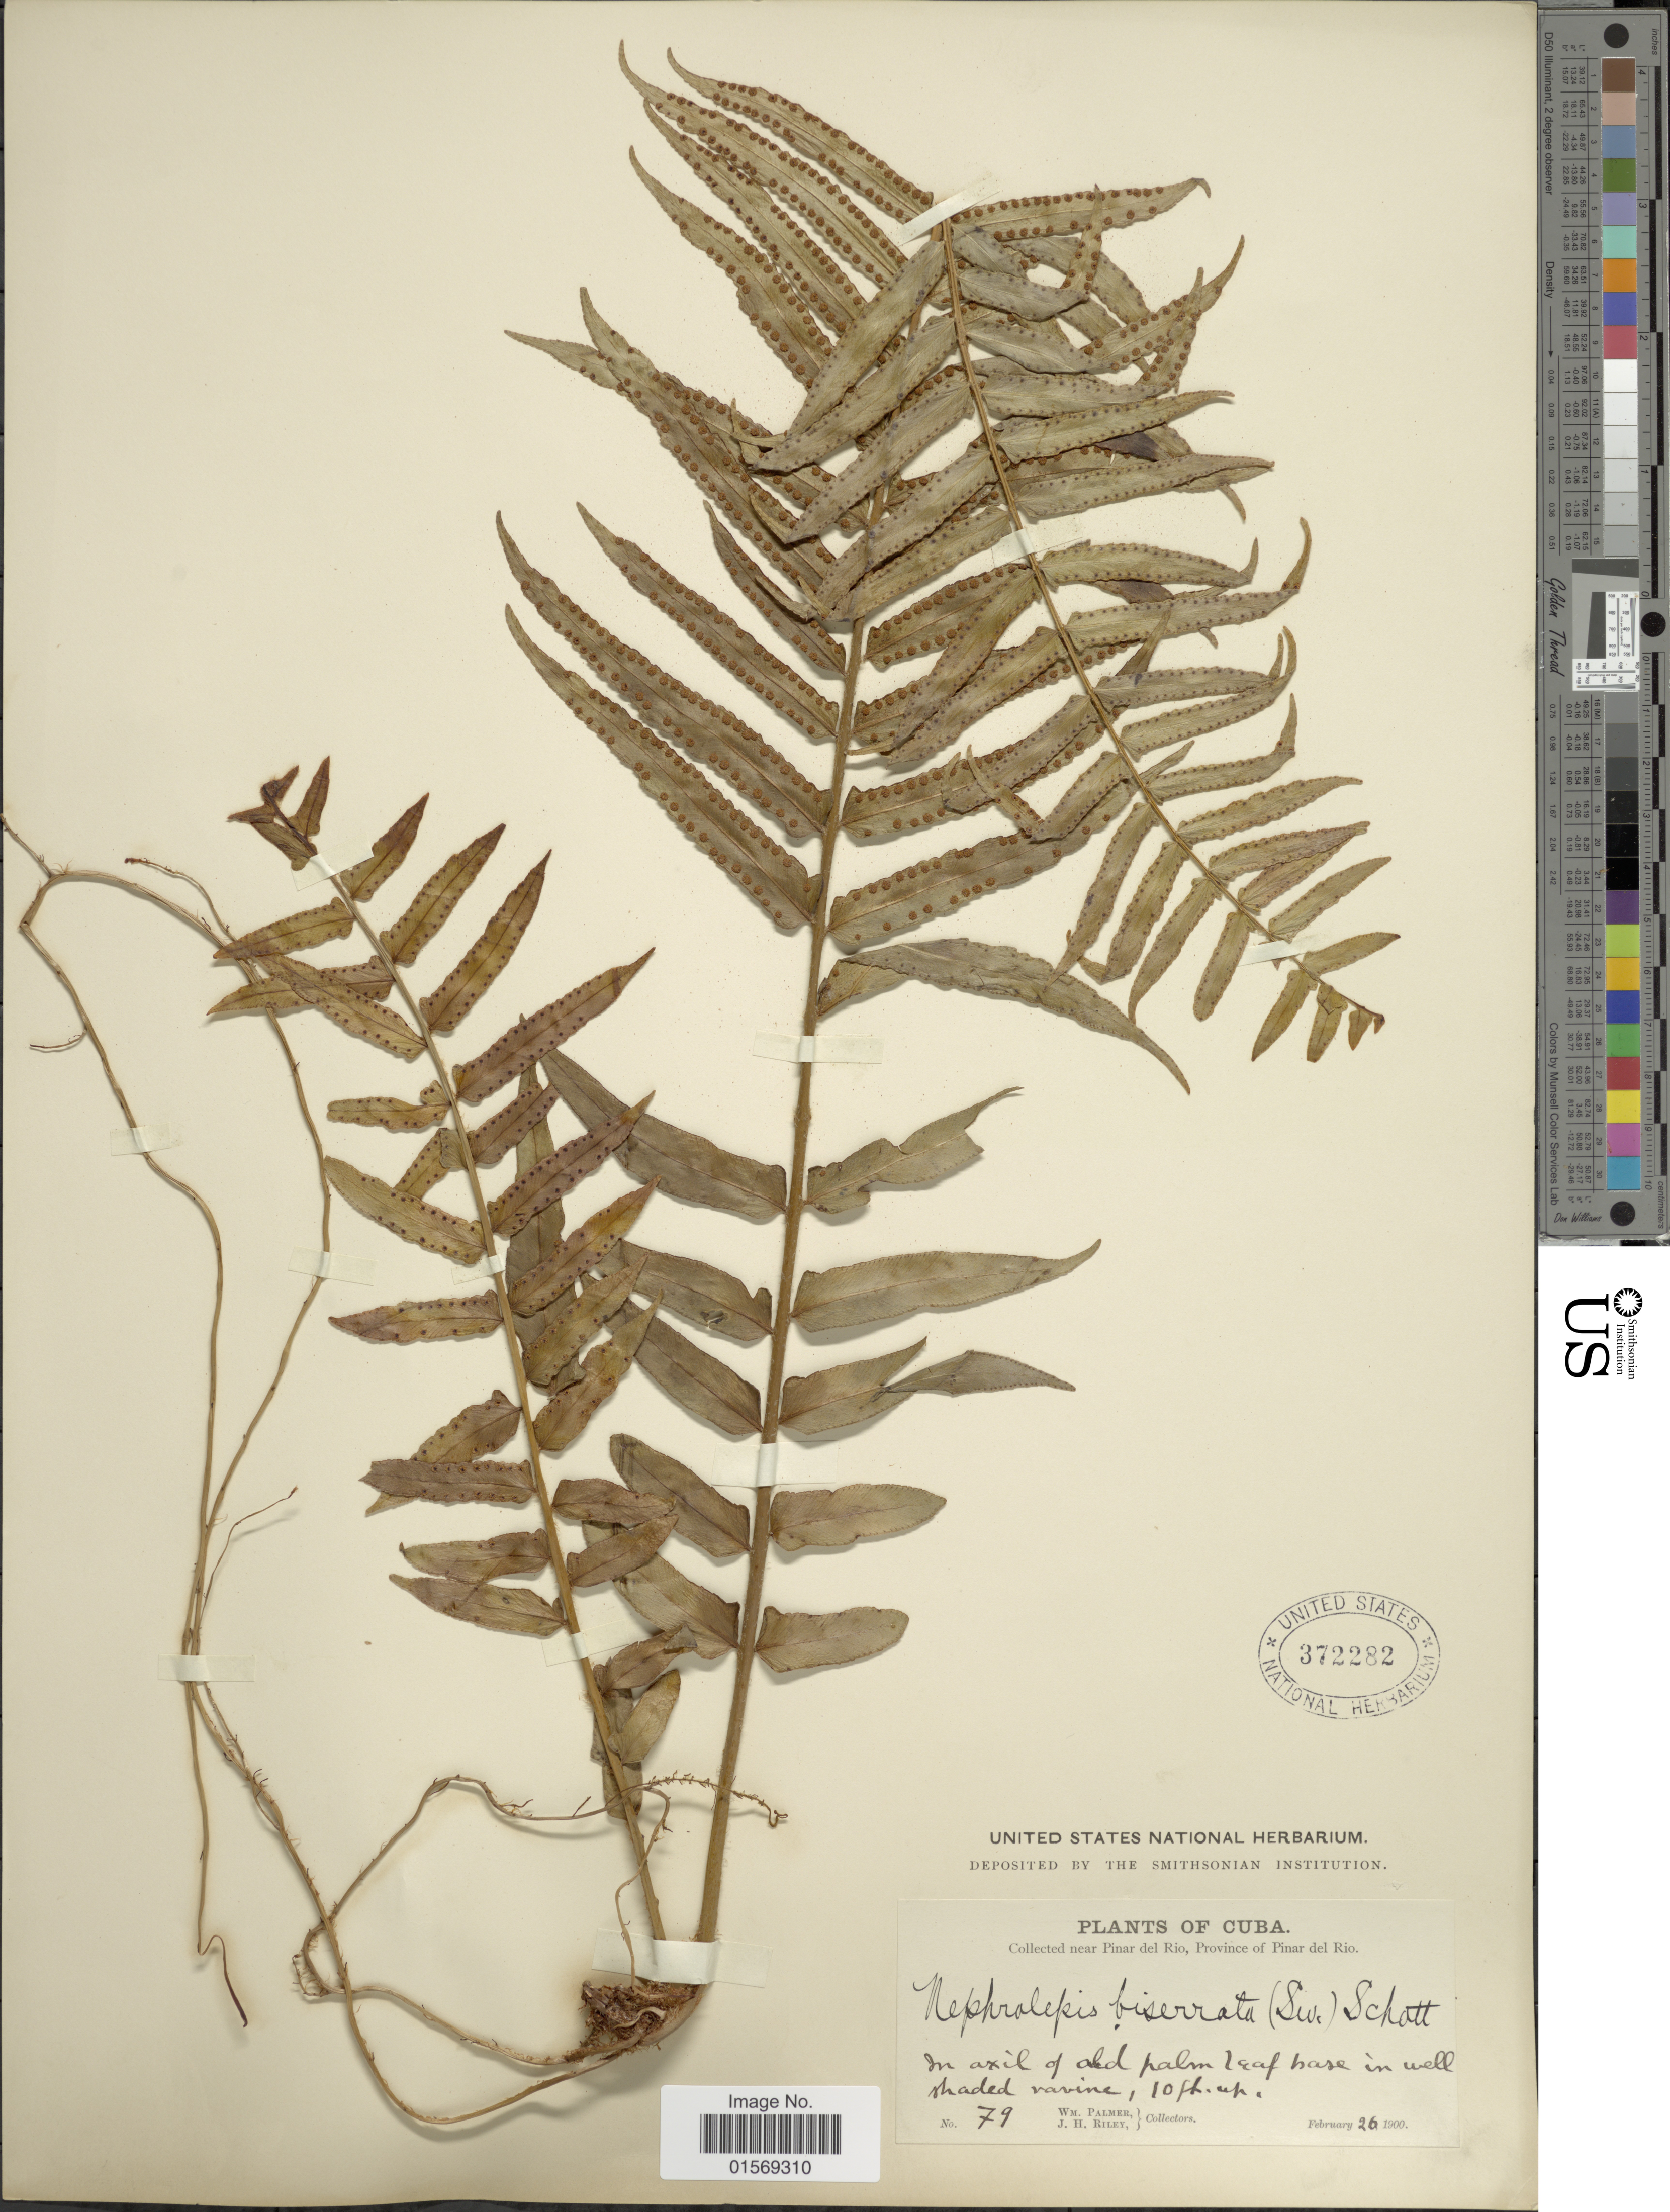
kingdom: Plantae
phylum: Tracheophyta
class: Polypodiopsida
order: Polypodiales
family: Nephrolepidaceae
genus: Nephrolepis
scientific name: Nephrolepis biserrata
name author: (Sw.) Schott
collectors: W. Palmer & J. H. Riley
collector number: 79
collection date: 1900-02-26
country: Cuba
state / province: Pinar del Río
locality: Cuba. Pinar del Rio, Province of Pinar del Rio.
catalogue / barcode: US 372282